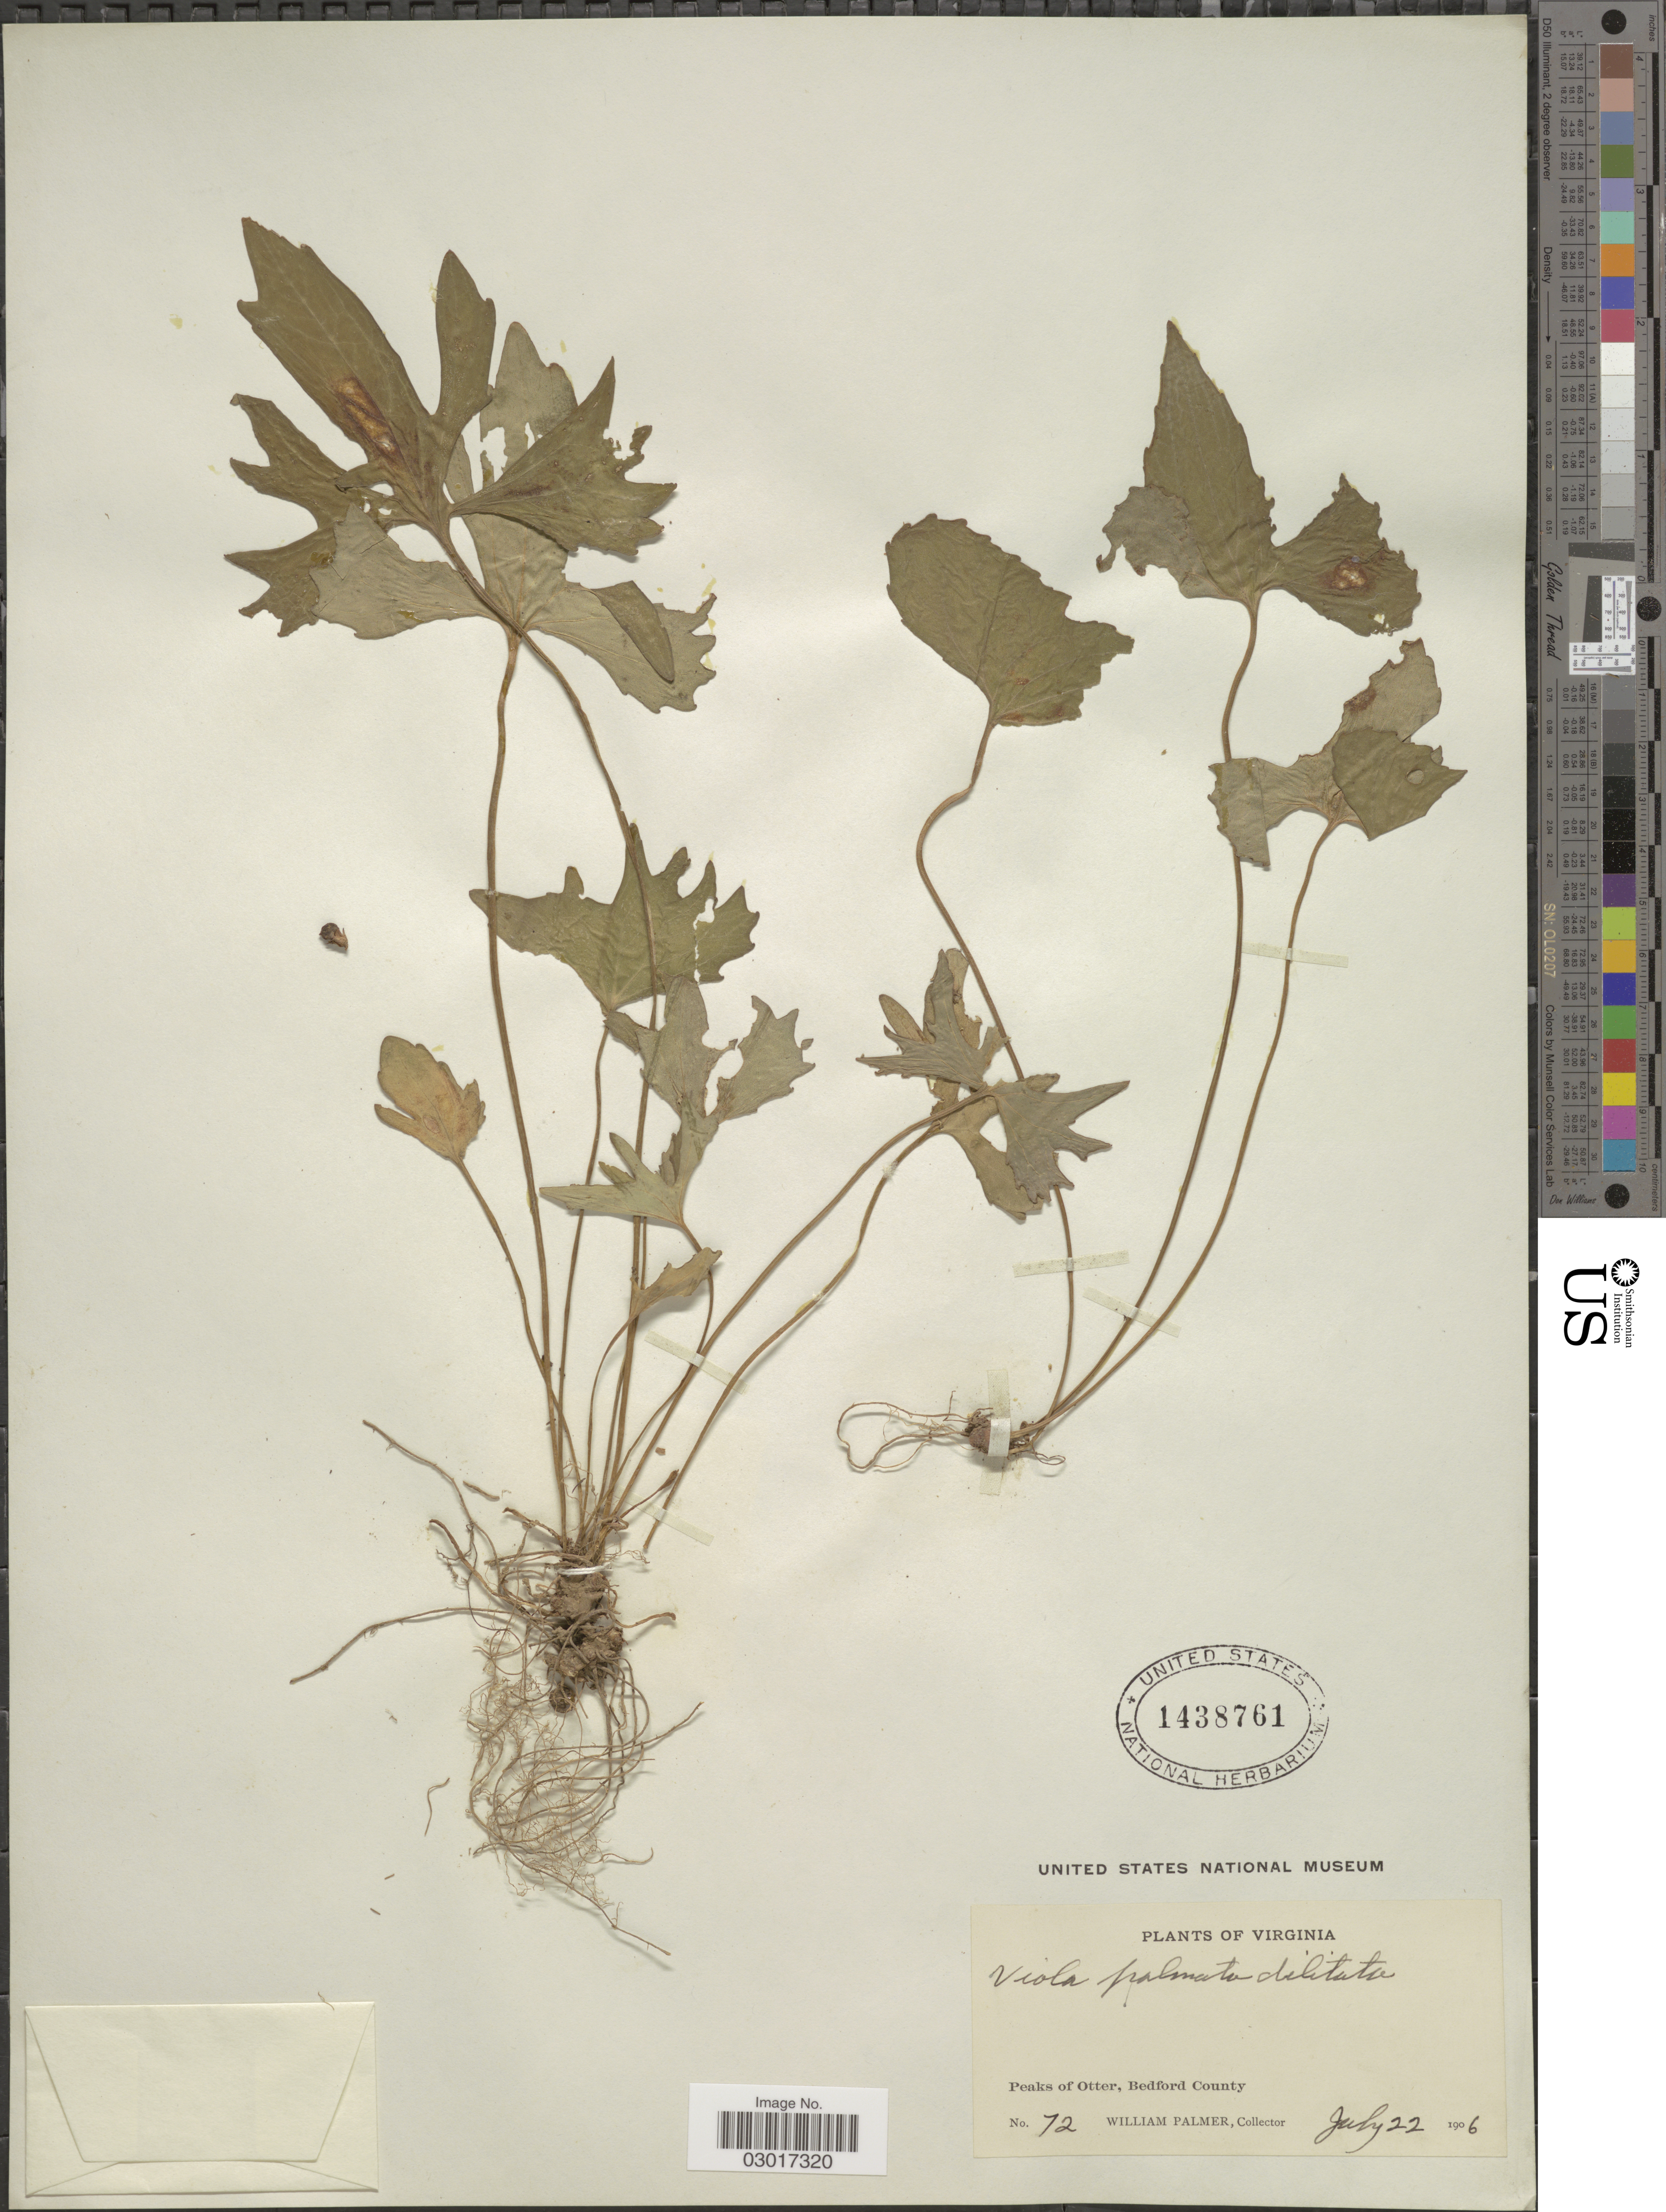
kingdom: Plantae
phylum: Tracheophyta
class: Magnoliopsida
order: Malpighiales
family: Violaceae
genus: Viola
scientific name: Viola triloba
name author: Schwein.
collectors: W. Palmer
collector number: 72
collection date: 1906-07-22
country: United States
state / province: Virginia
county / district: Bedford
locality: Peaks of Otter, Bedford County.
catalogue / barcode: US 1438761